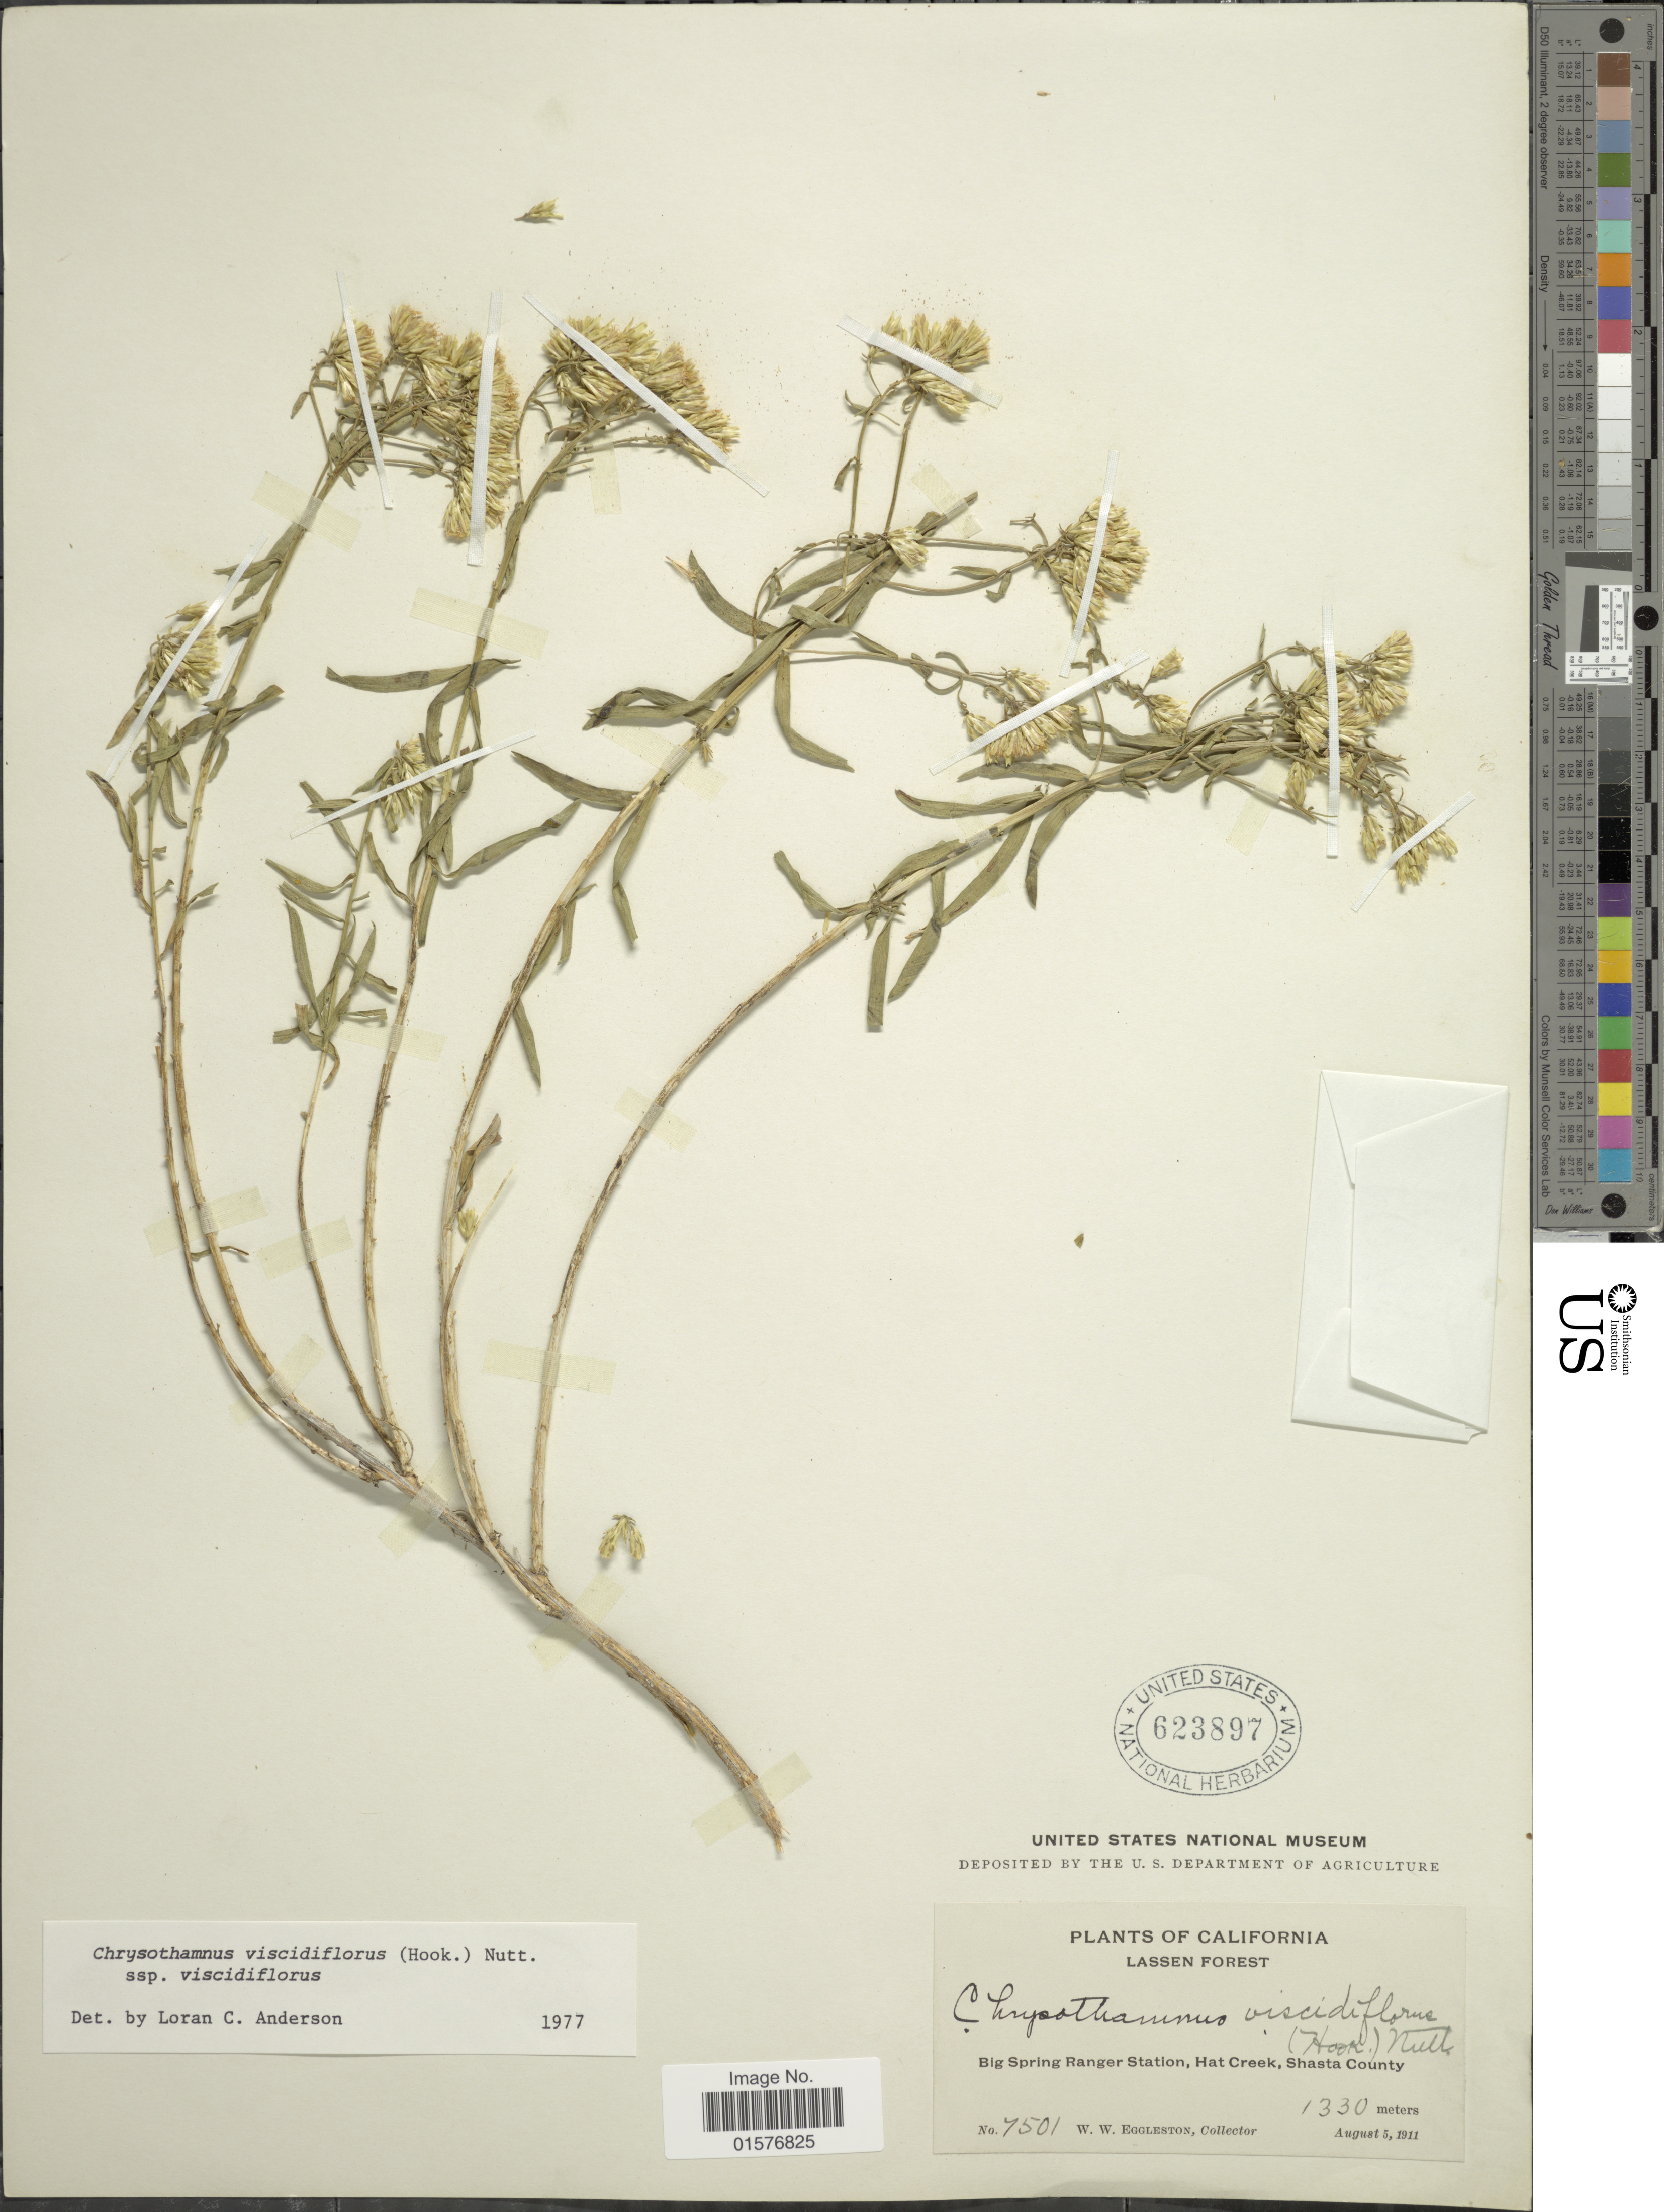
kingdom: Plantae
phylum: Tracheophyta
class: Magnoliopsida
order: Asterales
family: Asteraceae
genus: Chrysothamnus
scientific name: Chrysothamnus viscidiflorus subsp. viscidiflorus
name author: (Hook.) Nutt.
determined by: Urbatsch, Lowell E., Curator (LSU), Louisiana State University (UNITED STATES)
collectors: W. W. Eggleston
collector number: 7501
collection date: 1911-08-05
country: United States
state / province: California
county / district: Shasta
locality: Lassen Forest, Big Spring Ranger Station, Hat Creek, Shasta County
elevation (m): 1330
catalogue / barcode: US 623897